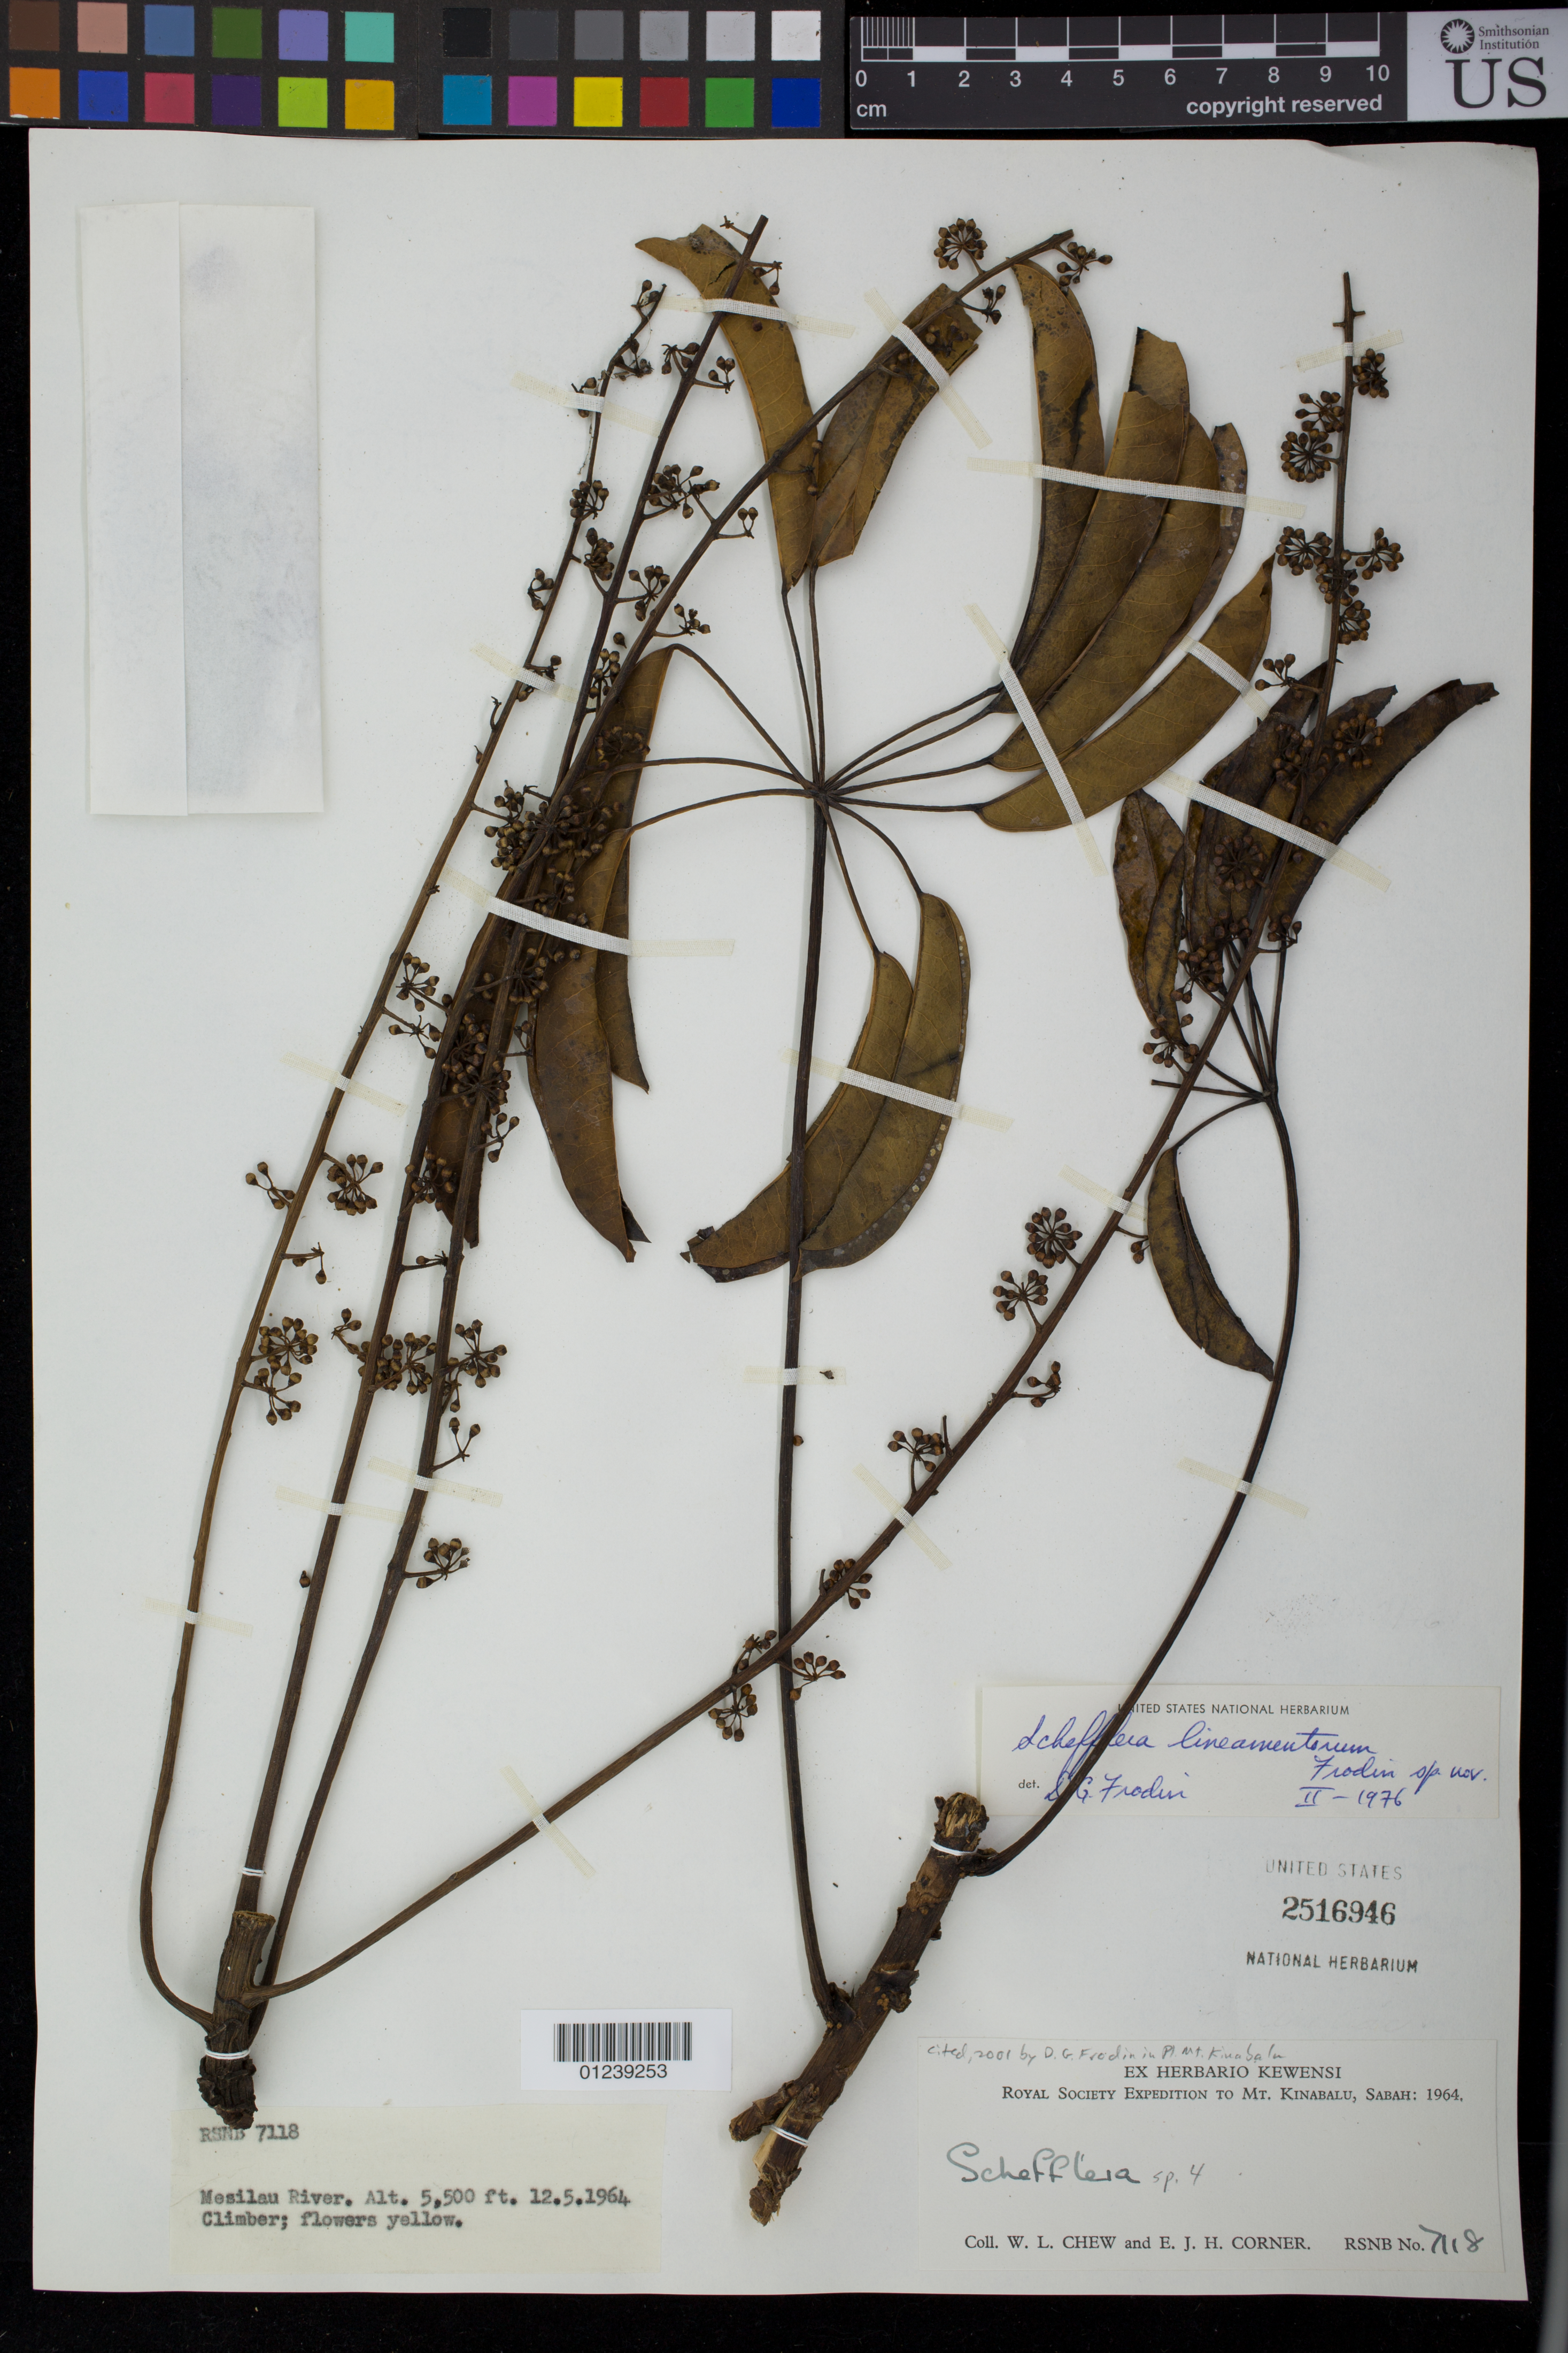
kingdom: Plantae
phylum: Tracheophyta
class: Magnoliopsida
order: Apiales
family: Araliaceae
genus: Schefflera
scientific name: Schefflera sp.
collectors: W. Chew & E. Corner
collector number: RSNB 7118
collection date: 1964-05-12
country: Malaysia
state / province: Sabah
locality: Mesilau River. Mt. Kinabalu.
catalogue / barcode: US 2516946